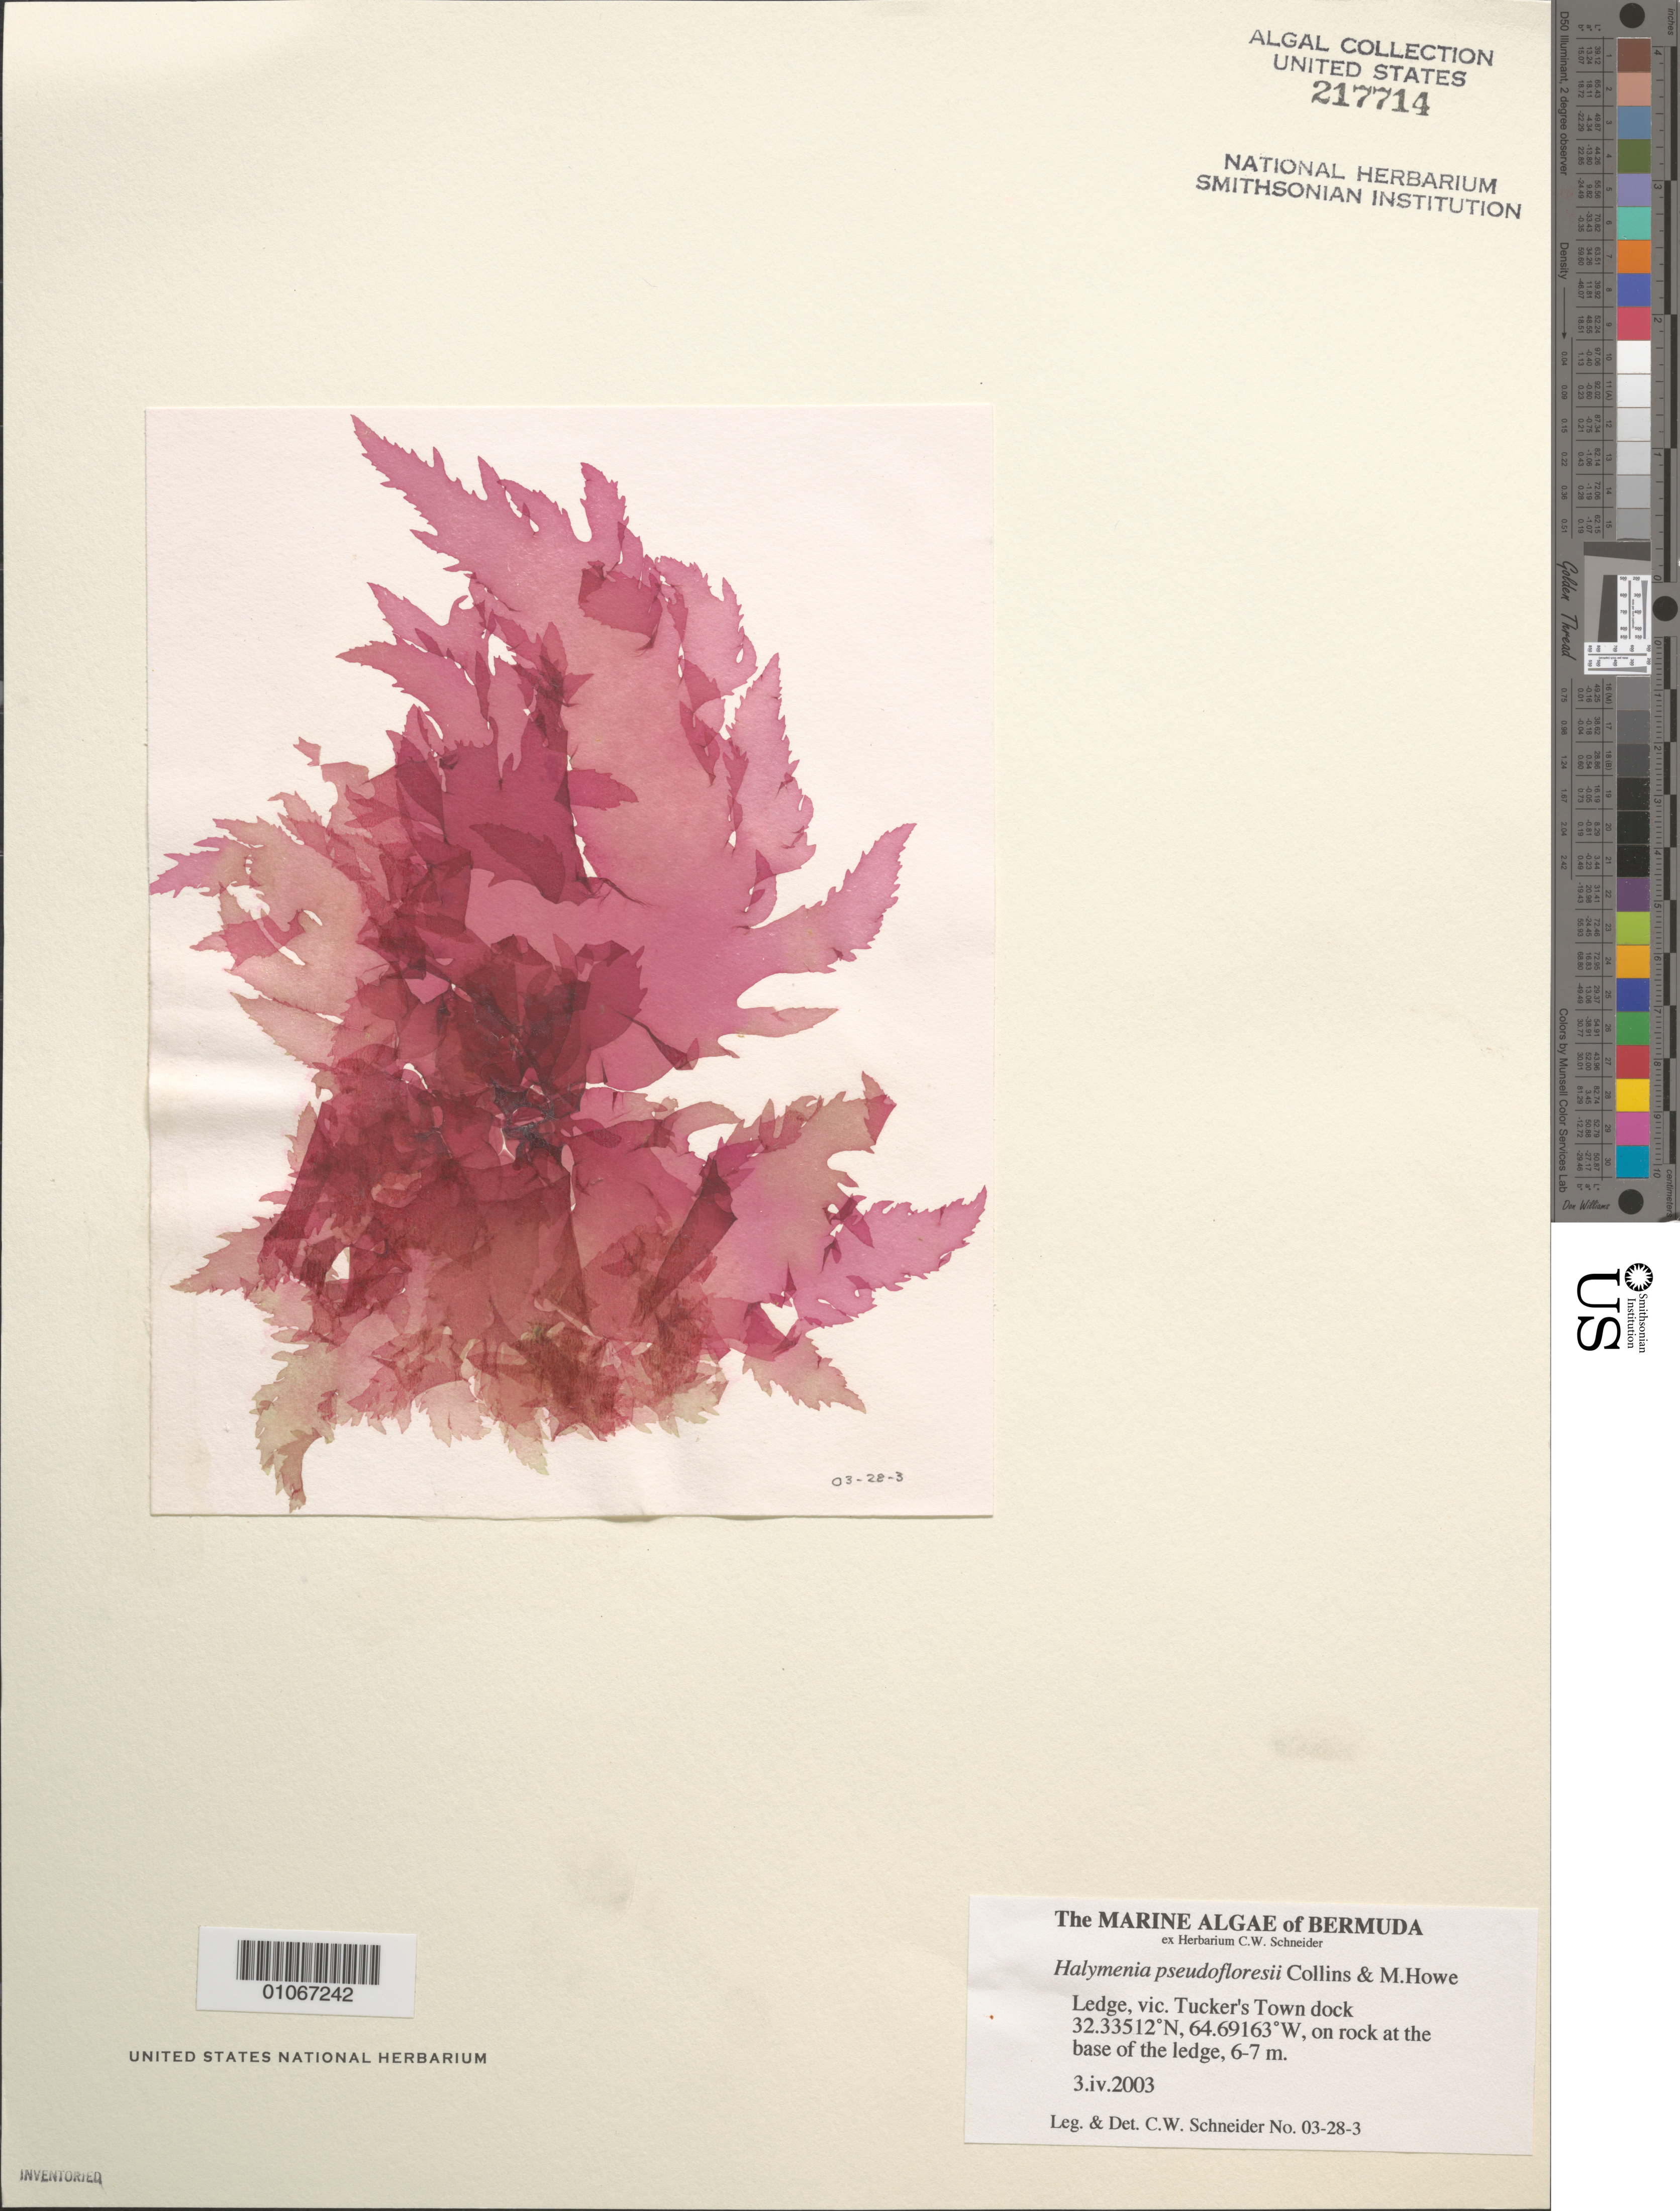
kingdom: Plantae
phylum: Rhodophyta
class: Florideophyceae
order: Halymeniales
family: Halymeniaceae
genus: Halymenia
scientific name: Halymenia pseudofloresia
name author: Collins & M. Howe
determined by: Schneider, C. W.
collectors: C. W. Schneider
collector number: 03-28-3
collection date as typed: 03 Apr 2003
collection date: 2003-04-03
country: Bermuda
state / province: Saint George's (parish)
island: Bermuda Island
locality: Ledge, vicinity of Tucker's Town dock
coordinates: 32.33512 N, 64.69163 W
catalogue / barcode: US 217714